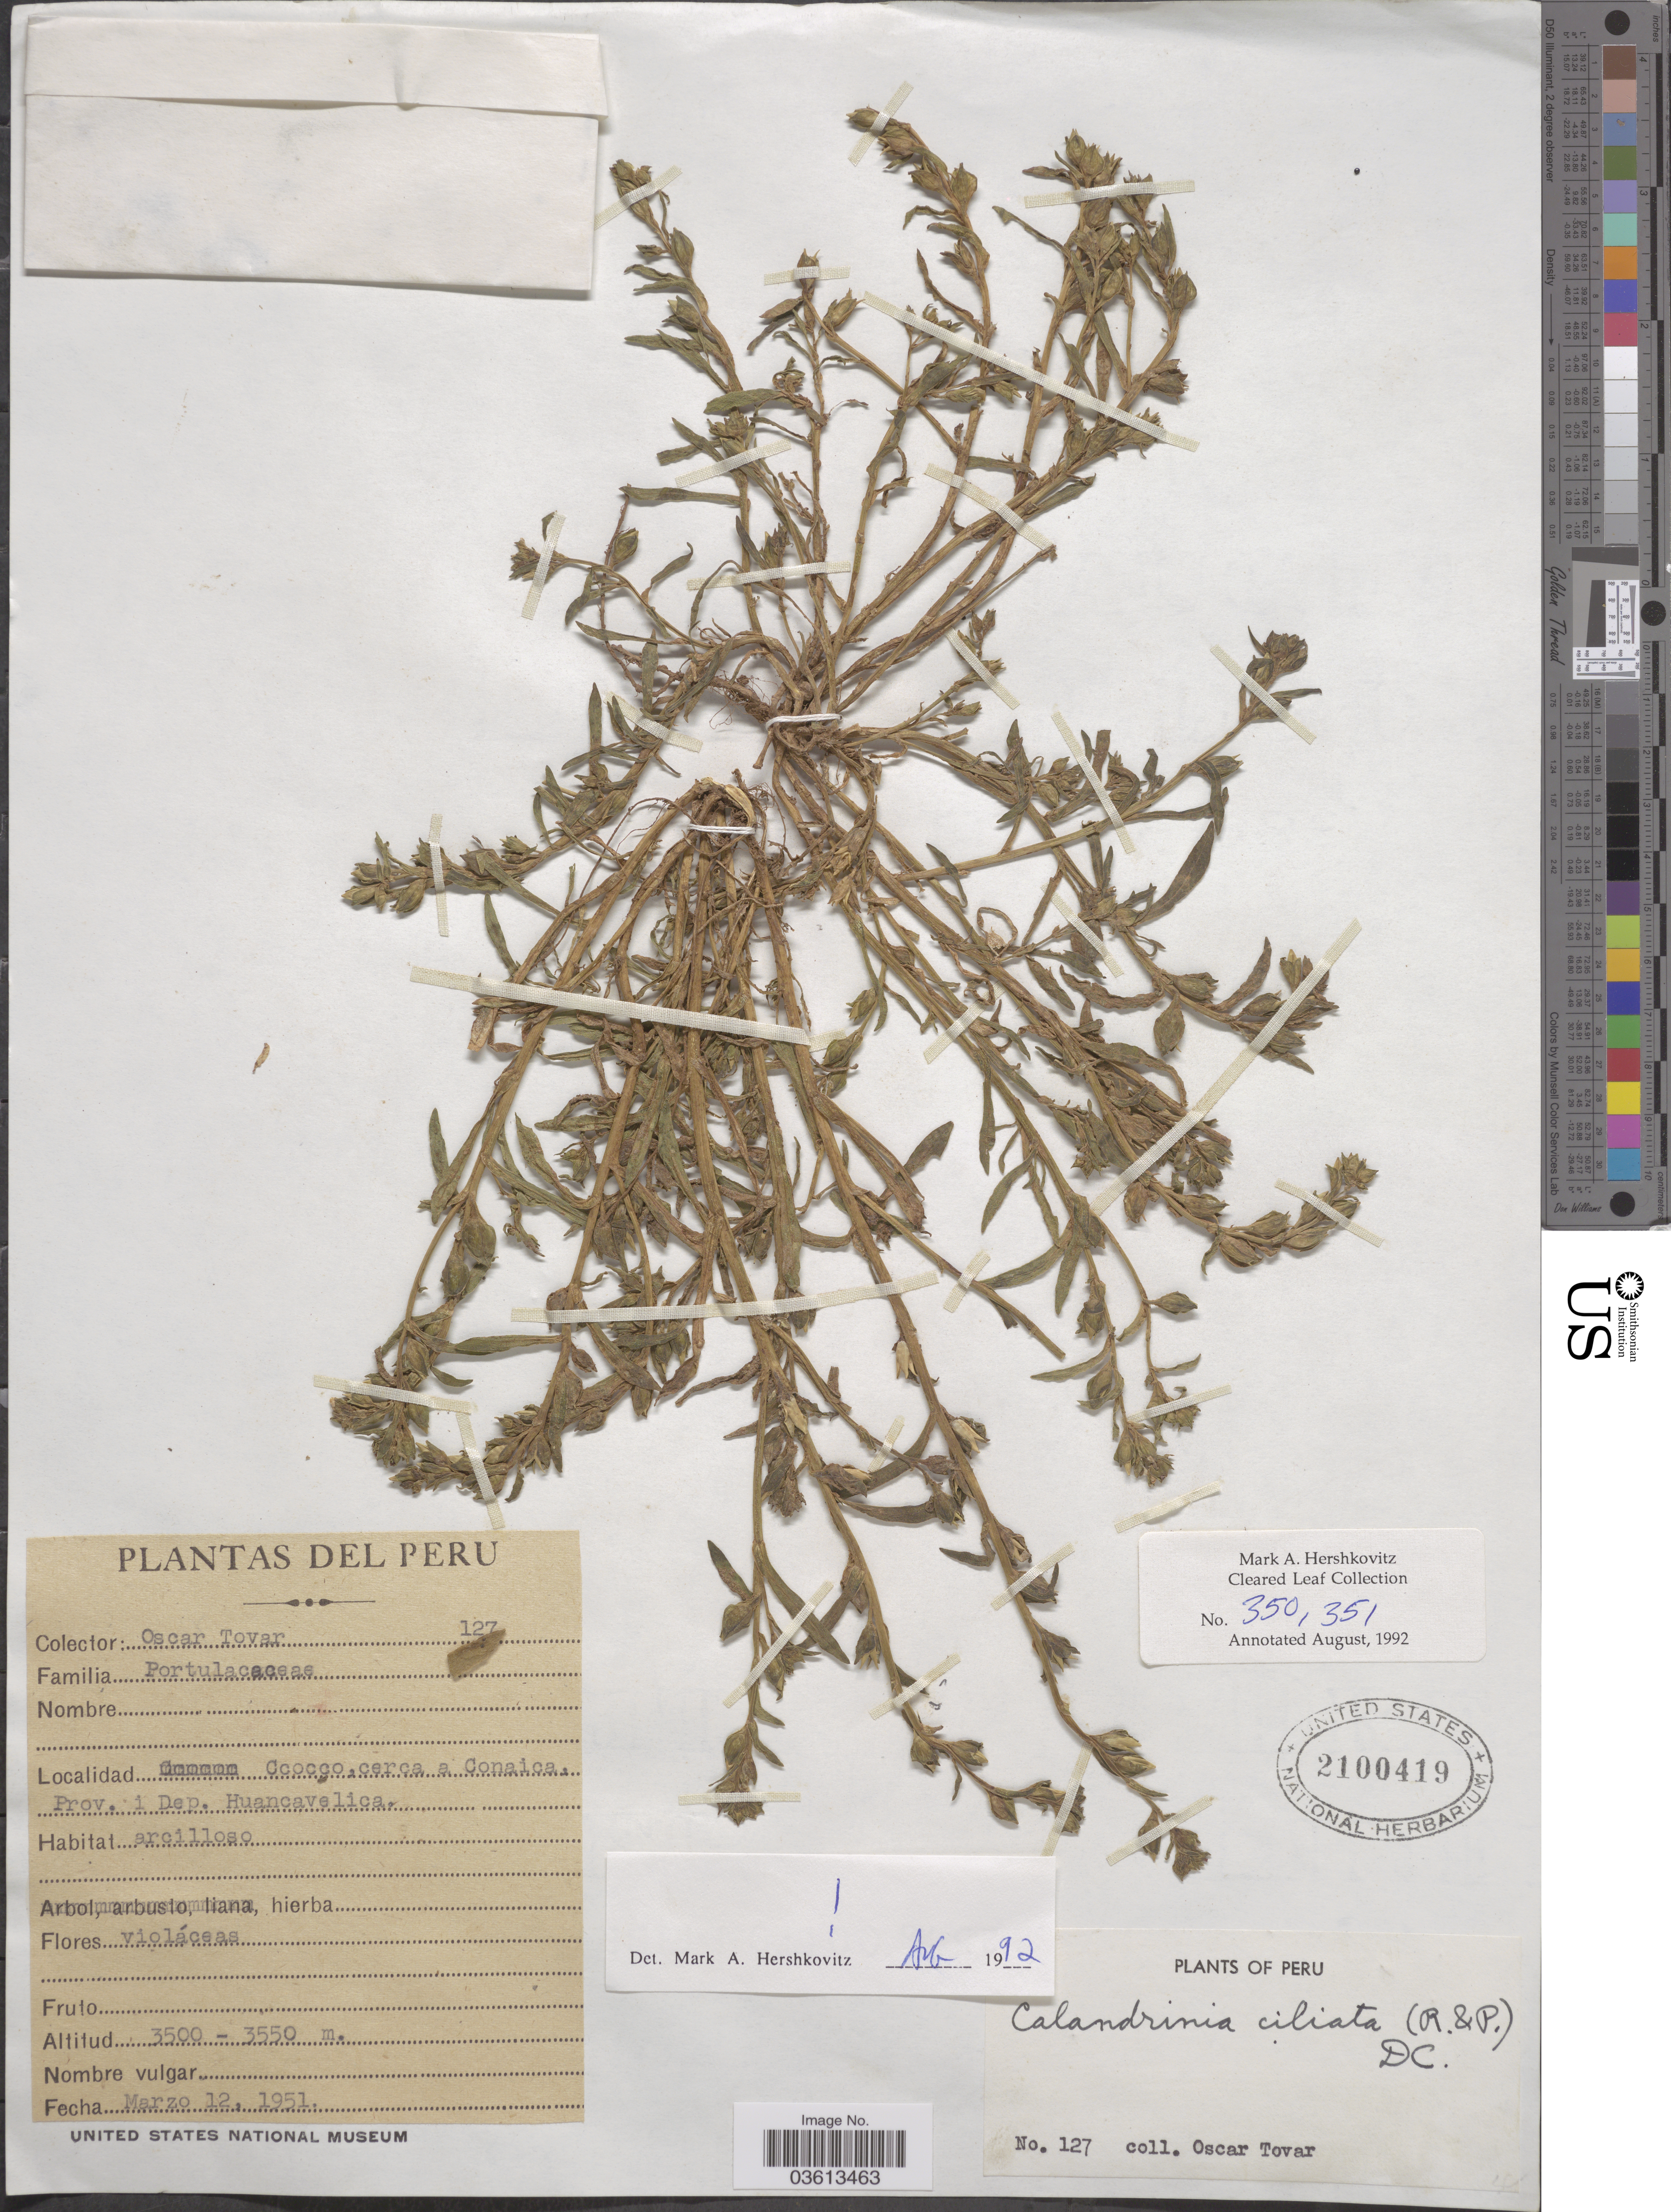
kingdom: Plantae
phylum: Tracheophyta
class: Magnoliopsida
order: Caryophyllales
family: Montiaceae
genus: Calandrinia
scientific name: Calandrinia ciliata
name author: (Ruiz & Pav.) DC.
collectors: Ó. Tovar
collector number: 127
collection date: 1951-03-12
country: Peru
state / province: Huancavelica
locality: Ccocco, cerca a Conaica, Prov. i Dep. Huancavelica.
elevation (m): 3500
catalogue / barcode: US 2100419